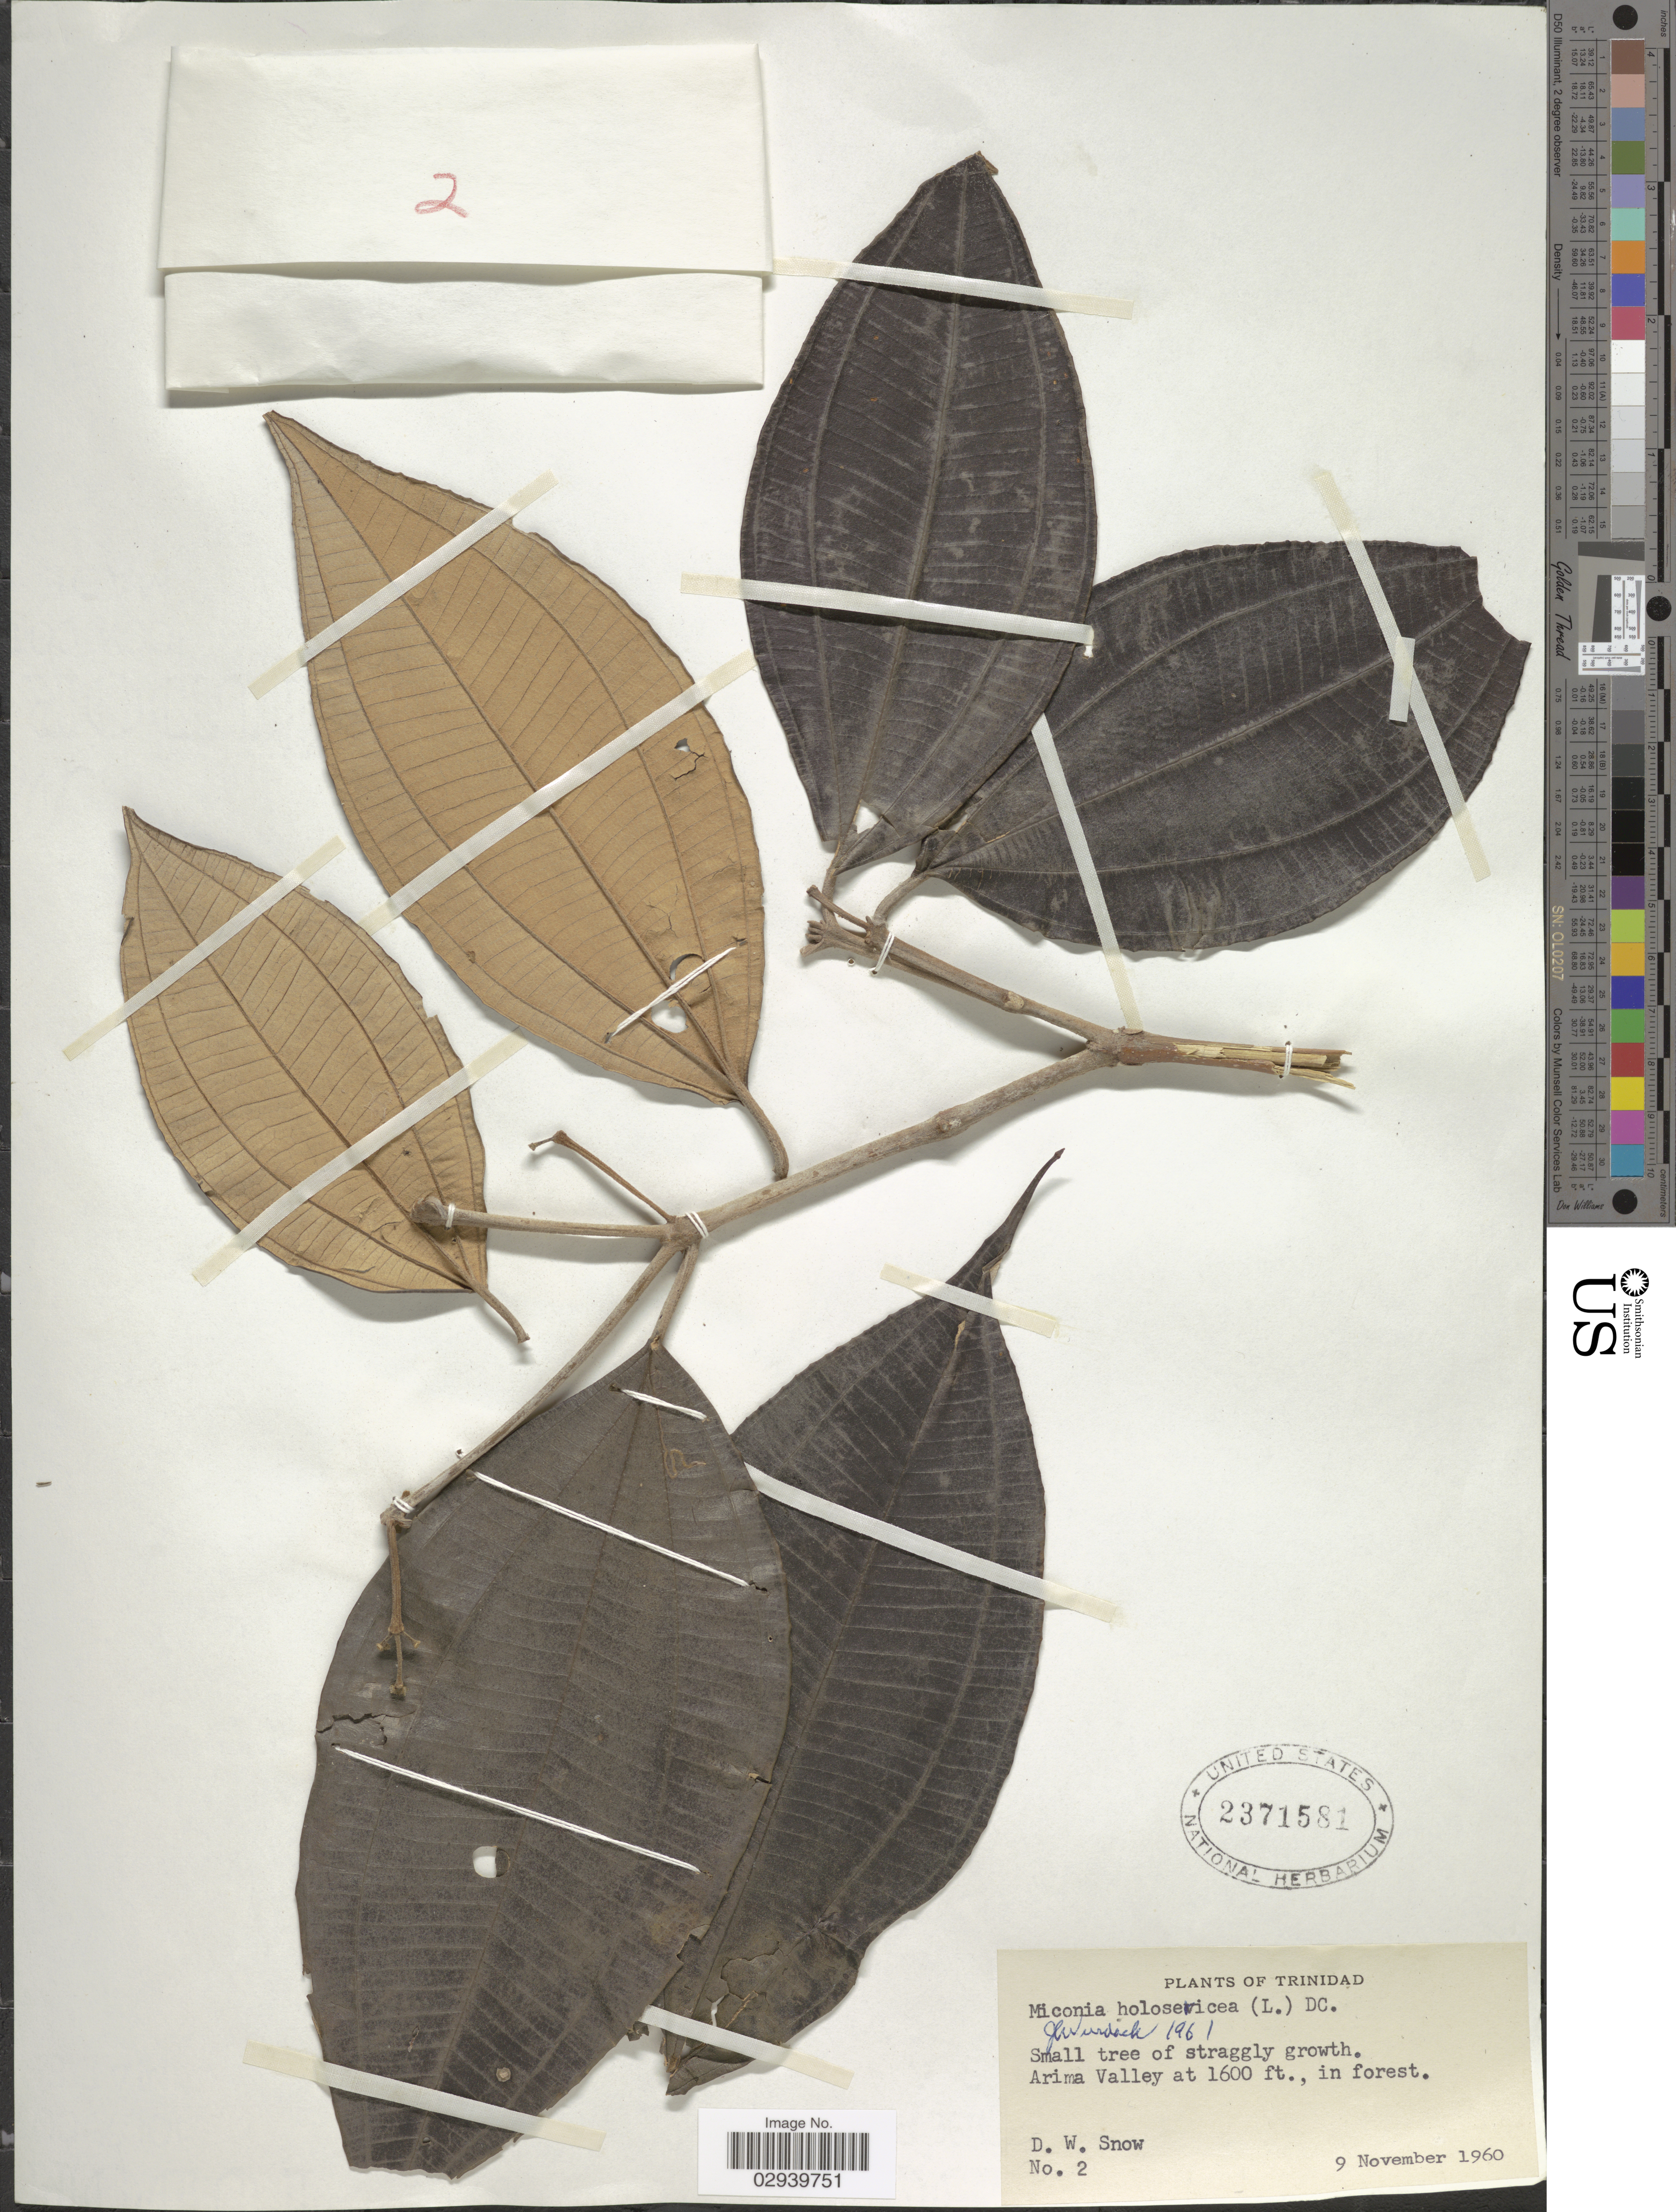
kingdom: Plantae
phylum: Tracheophyta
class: Magnoliopsida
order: Myrtales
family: Melastomataceae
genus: Miconia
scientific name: Miconia holesericea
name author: (L.) DC.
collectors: D. Snow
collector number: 2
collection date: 1960-11-09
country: Trinidad and Tobago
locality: Trinidad. Arima Valley.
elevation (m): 488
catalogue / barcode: US 2371581